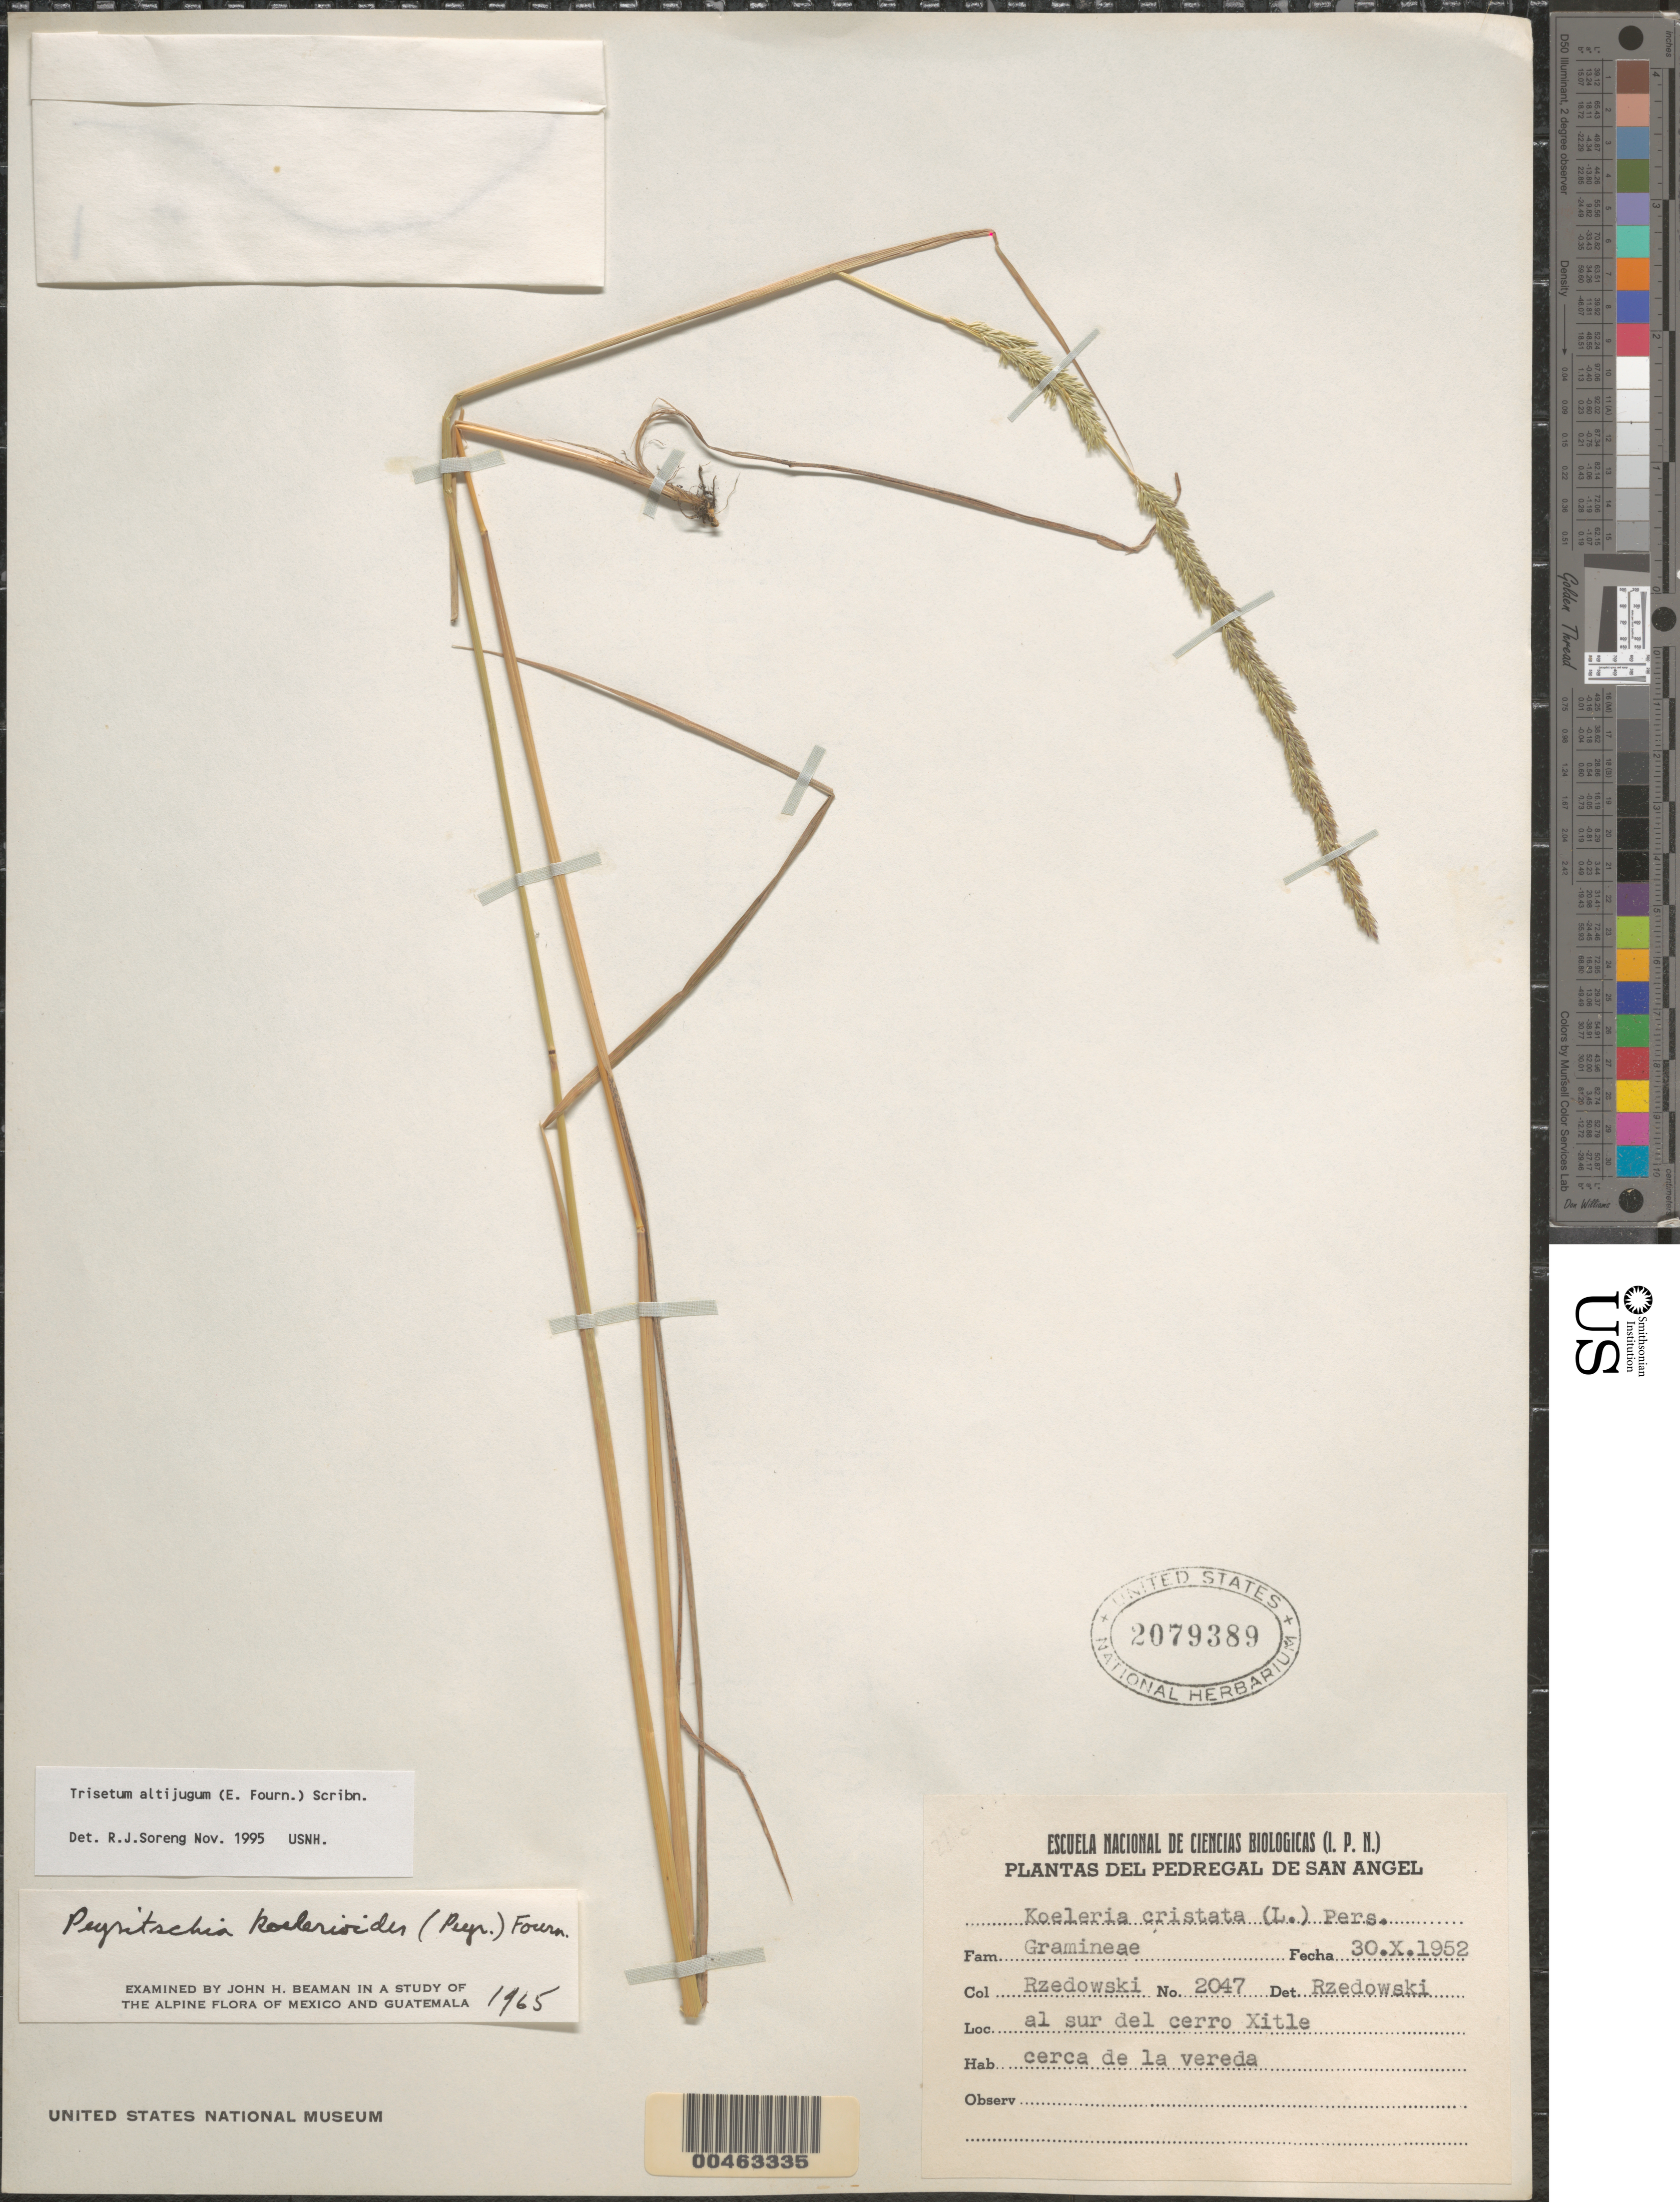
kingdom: Plantae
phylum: Tracheophyta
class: Liliopsida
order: Poales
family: Poaceae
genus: Trisetum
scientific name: Trisetum altijugum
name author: (E. Fourn.) Scribn.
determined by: Soreng, Robert J., Research Associate (BOT), Smithsonian Institution - National Museum of Natural History (UNITED STATES)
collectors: J. Rzedowski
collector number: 2047/271c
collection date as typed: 30 Oct 1952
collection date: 1952-10-30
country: Mexico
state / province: Distrito Federal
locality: Pedregal de San Angel, S of Cerro Xitla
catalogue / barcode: US 2079389